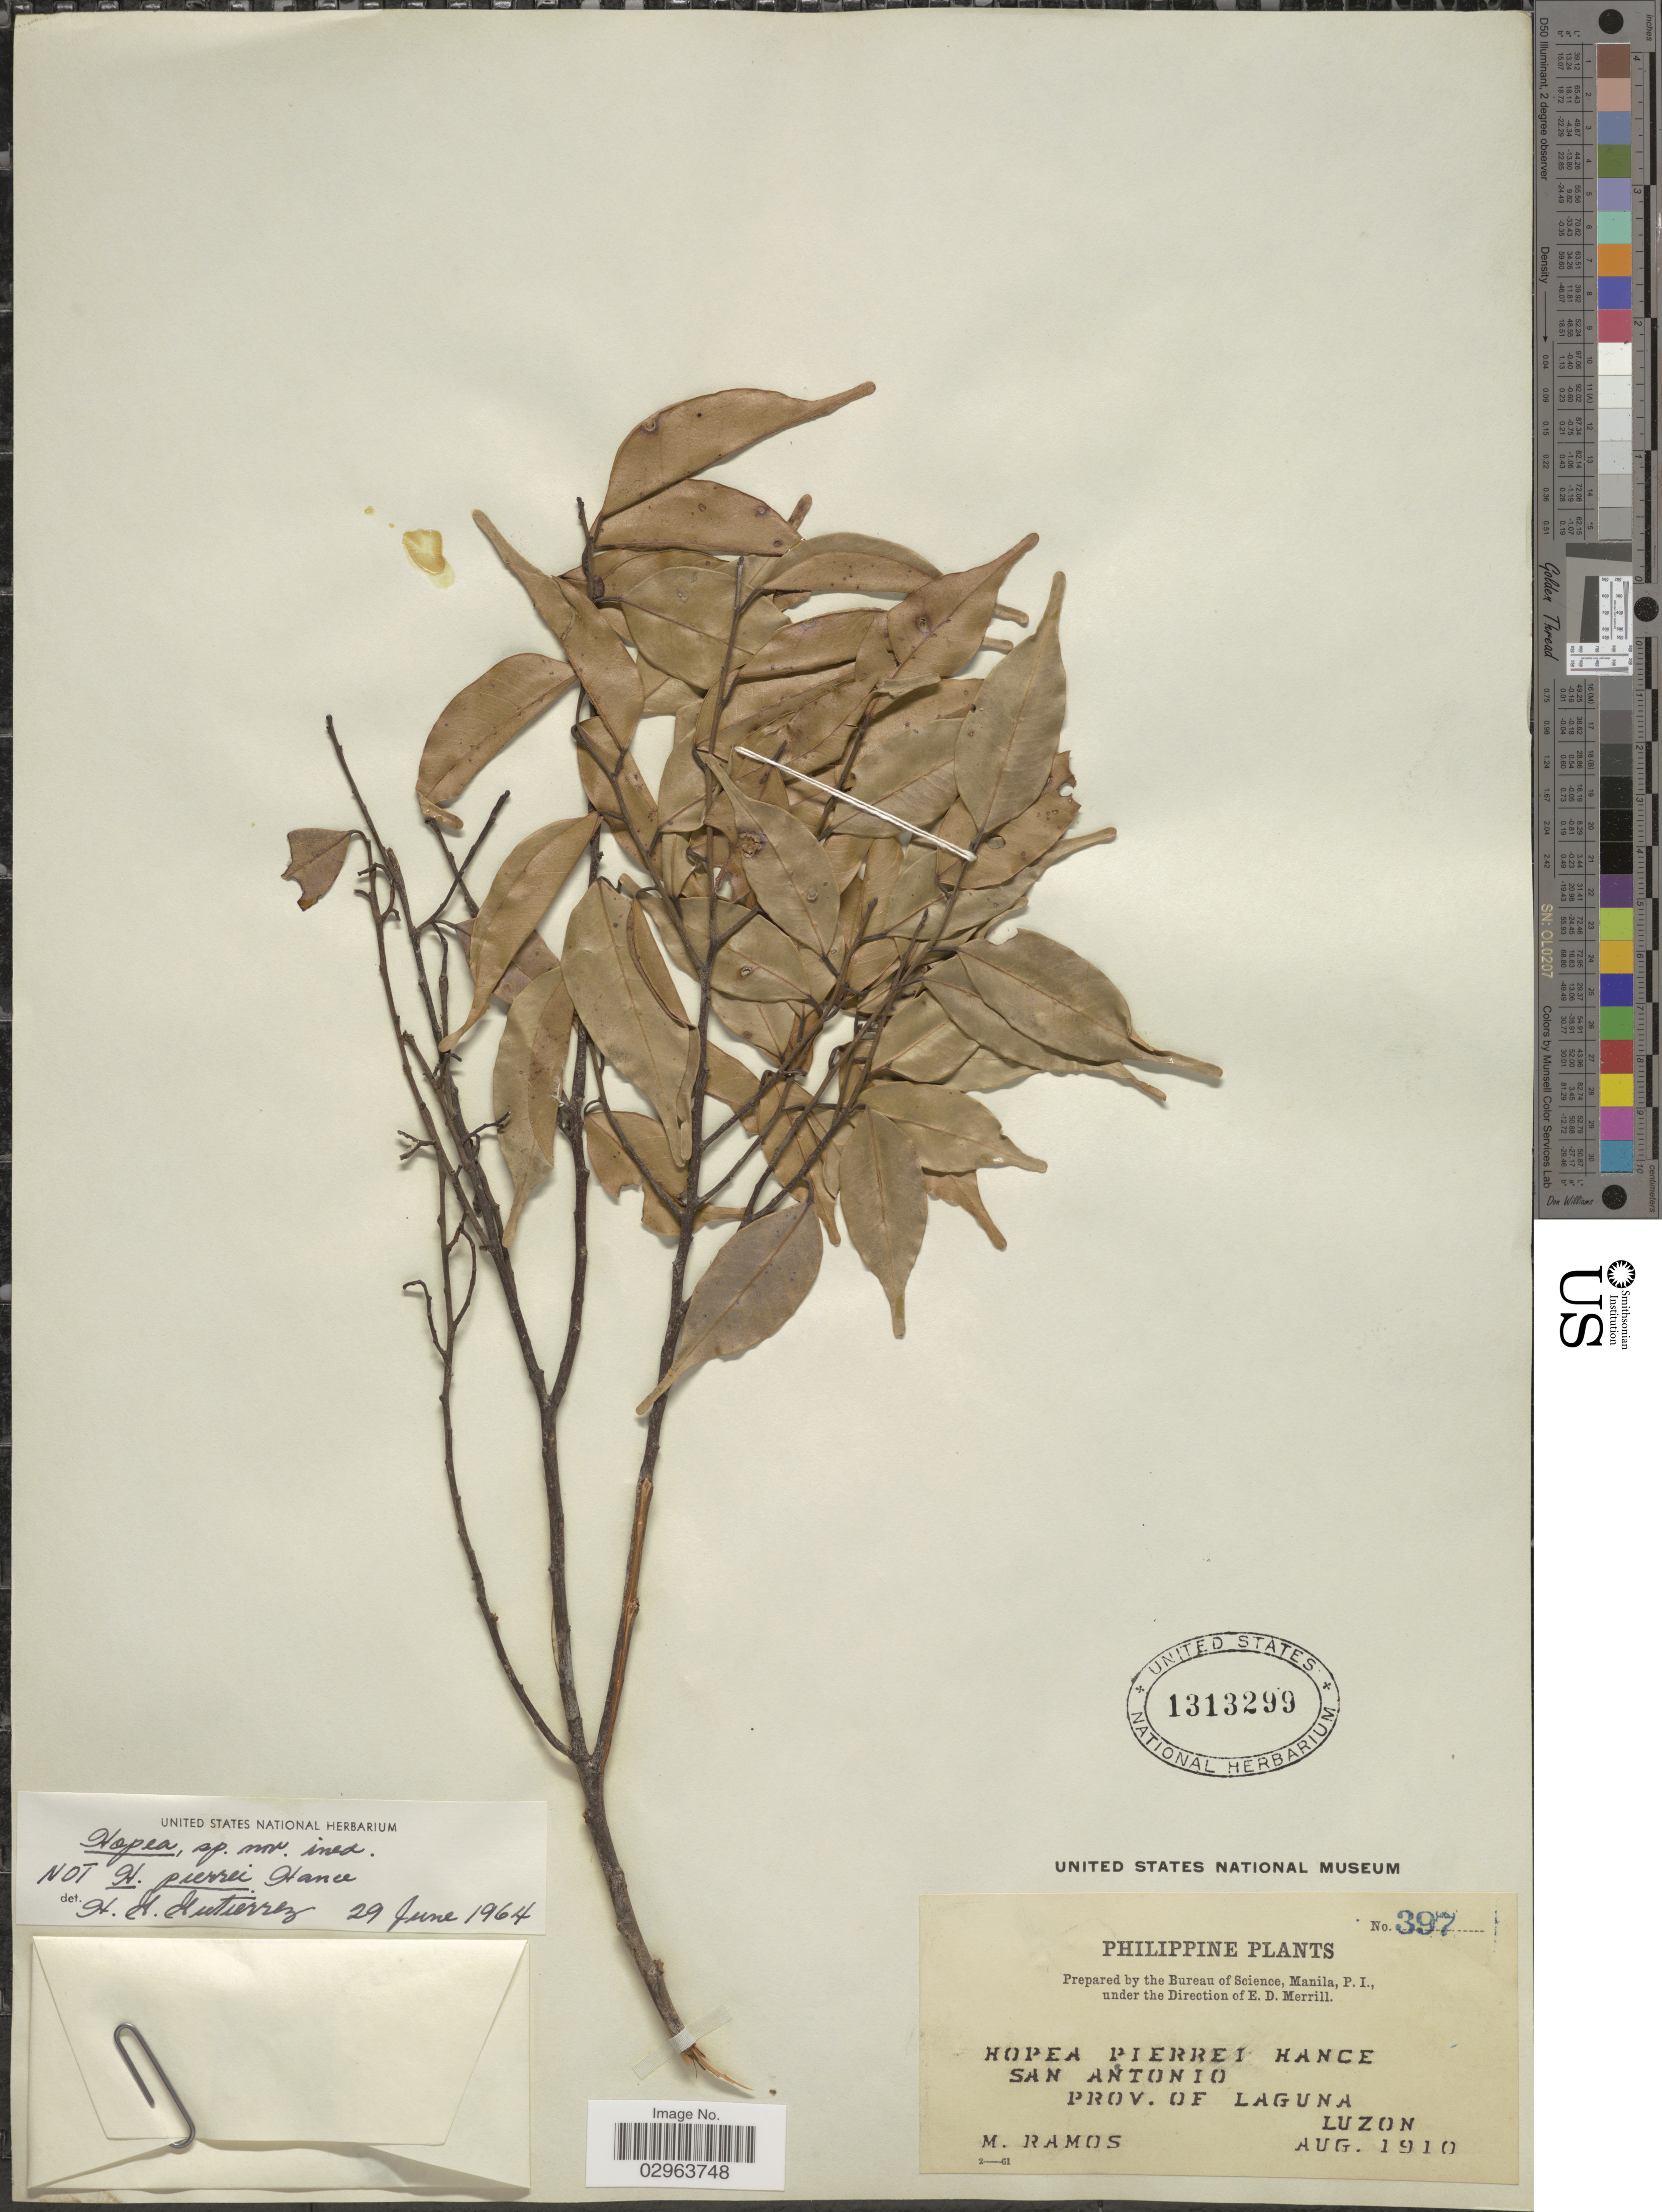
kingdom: Plantae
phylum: Tracheophyta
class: Magnoliopsida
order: Malvales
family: Dipterocarpaceae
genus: Hopea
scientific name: Hopea pierrei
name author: Hance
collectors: M. Ramos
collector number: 397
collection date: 1910-08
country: Philippines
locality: San Antonio Prov. of Laguna Luzon.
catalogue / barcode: US 1313299